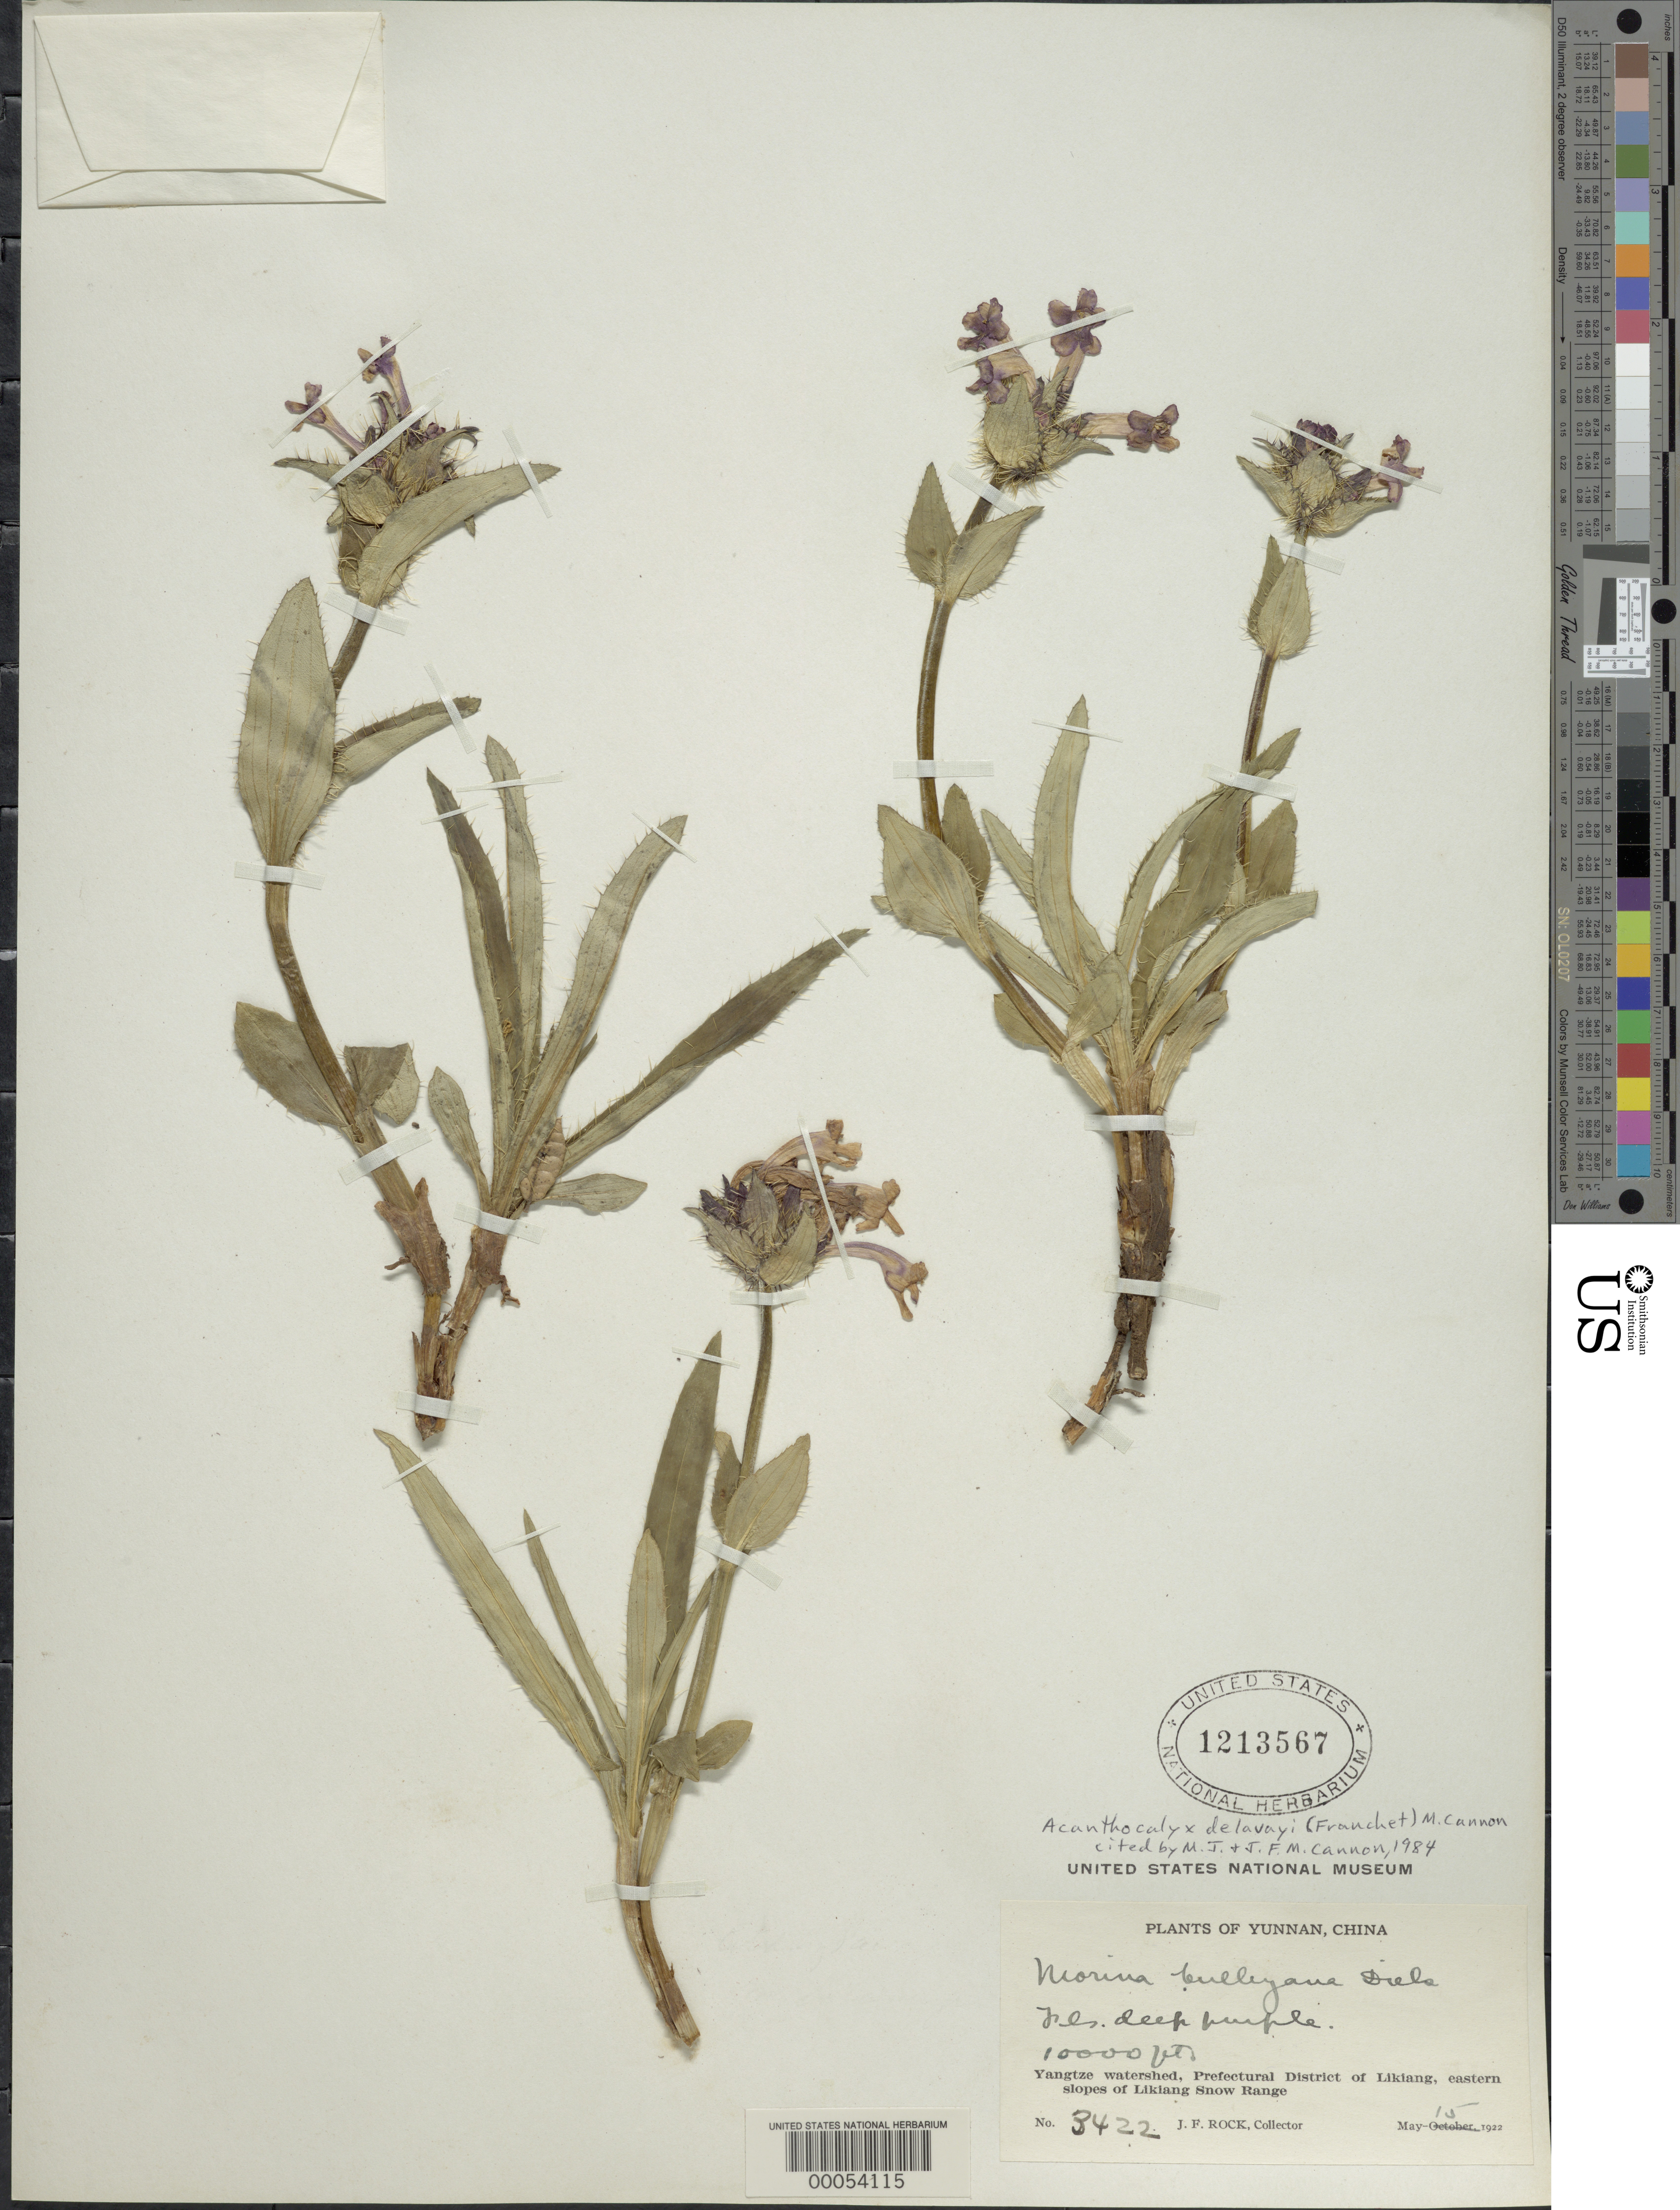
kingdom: Plantae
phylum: Tracheophyta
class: Magnoliopsida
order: Dipsacales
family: Caprifoliaceae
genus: Acanthocalyx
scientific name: Acanthocalyx delavayi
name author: (Franch.) M.J. Cannon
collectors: J. F. Rock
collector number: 3422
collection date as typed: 15 May 1922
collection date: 1922-05-15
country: China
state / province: Yunnan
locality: Yangtze watershed, Likiang Dist.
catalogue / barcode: US 1213567